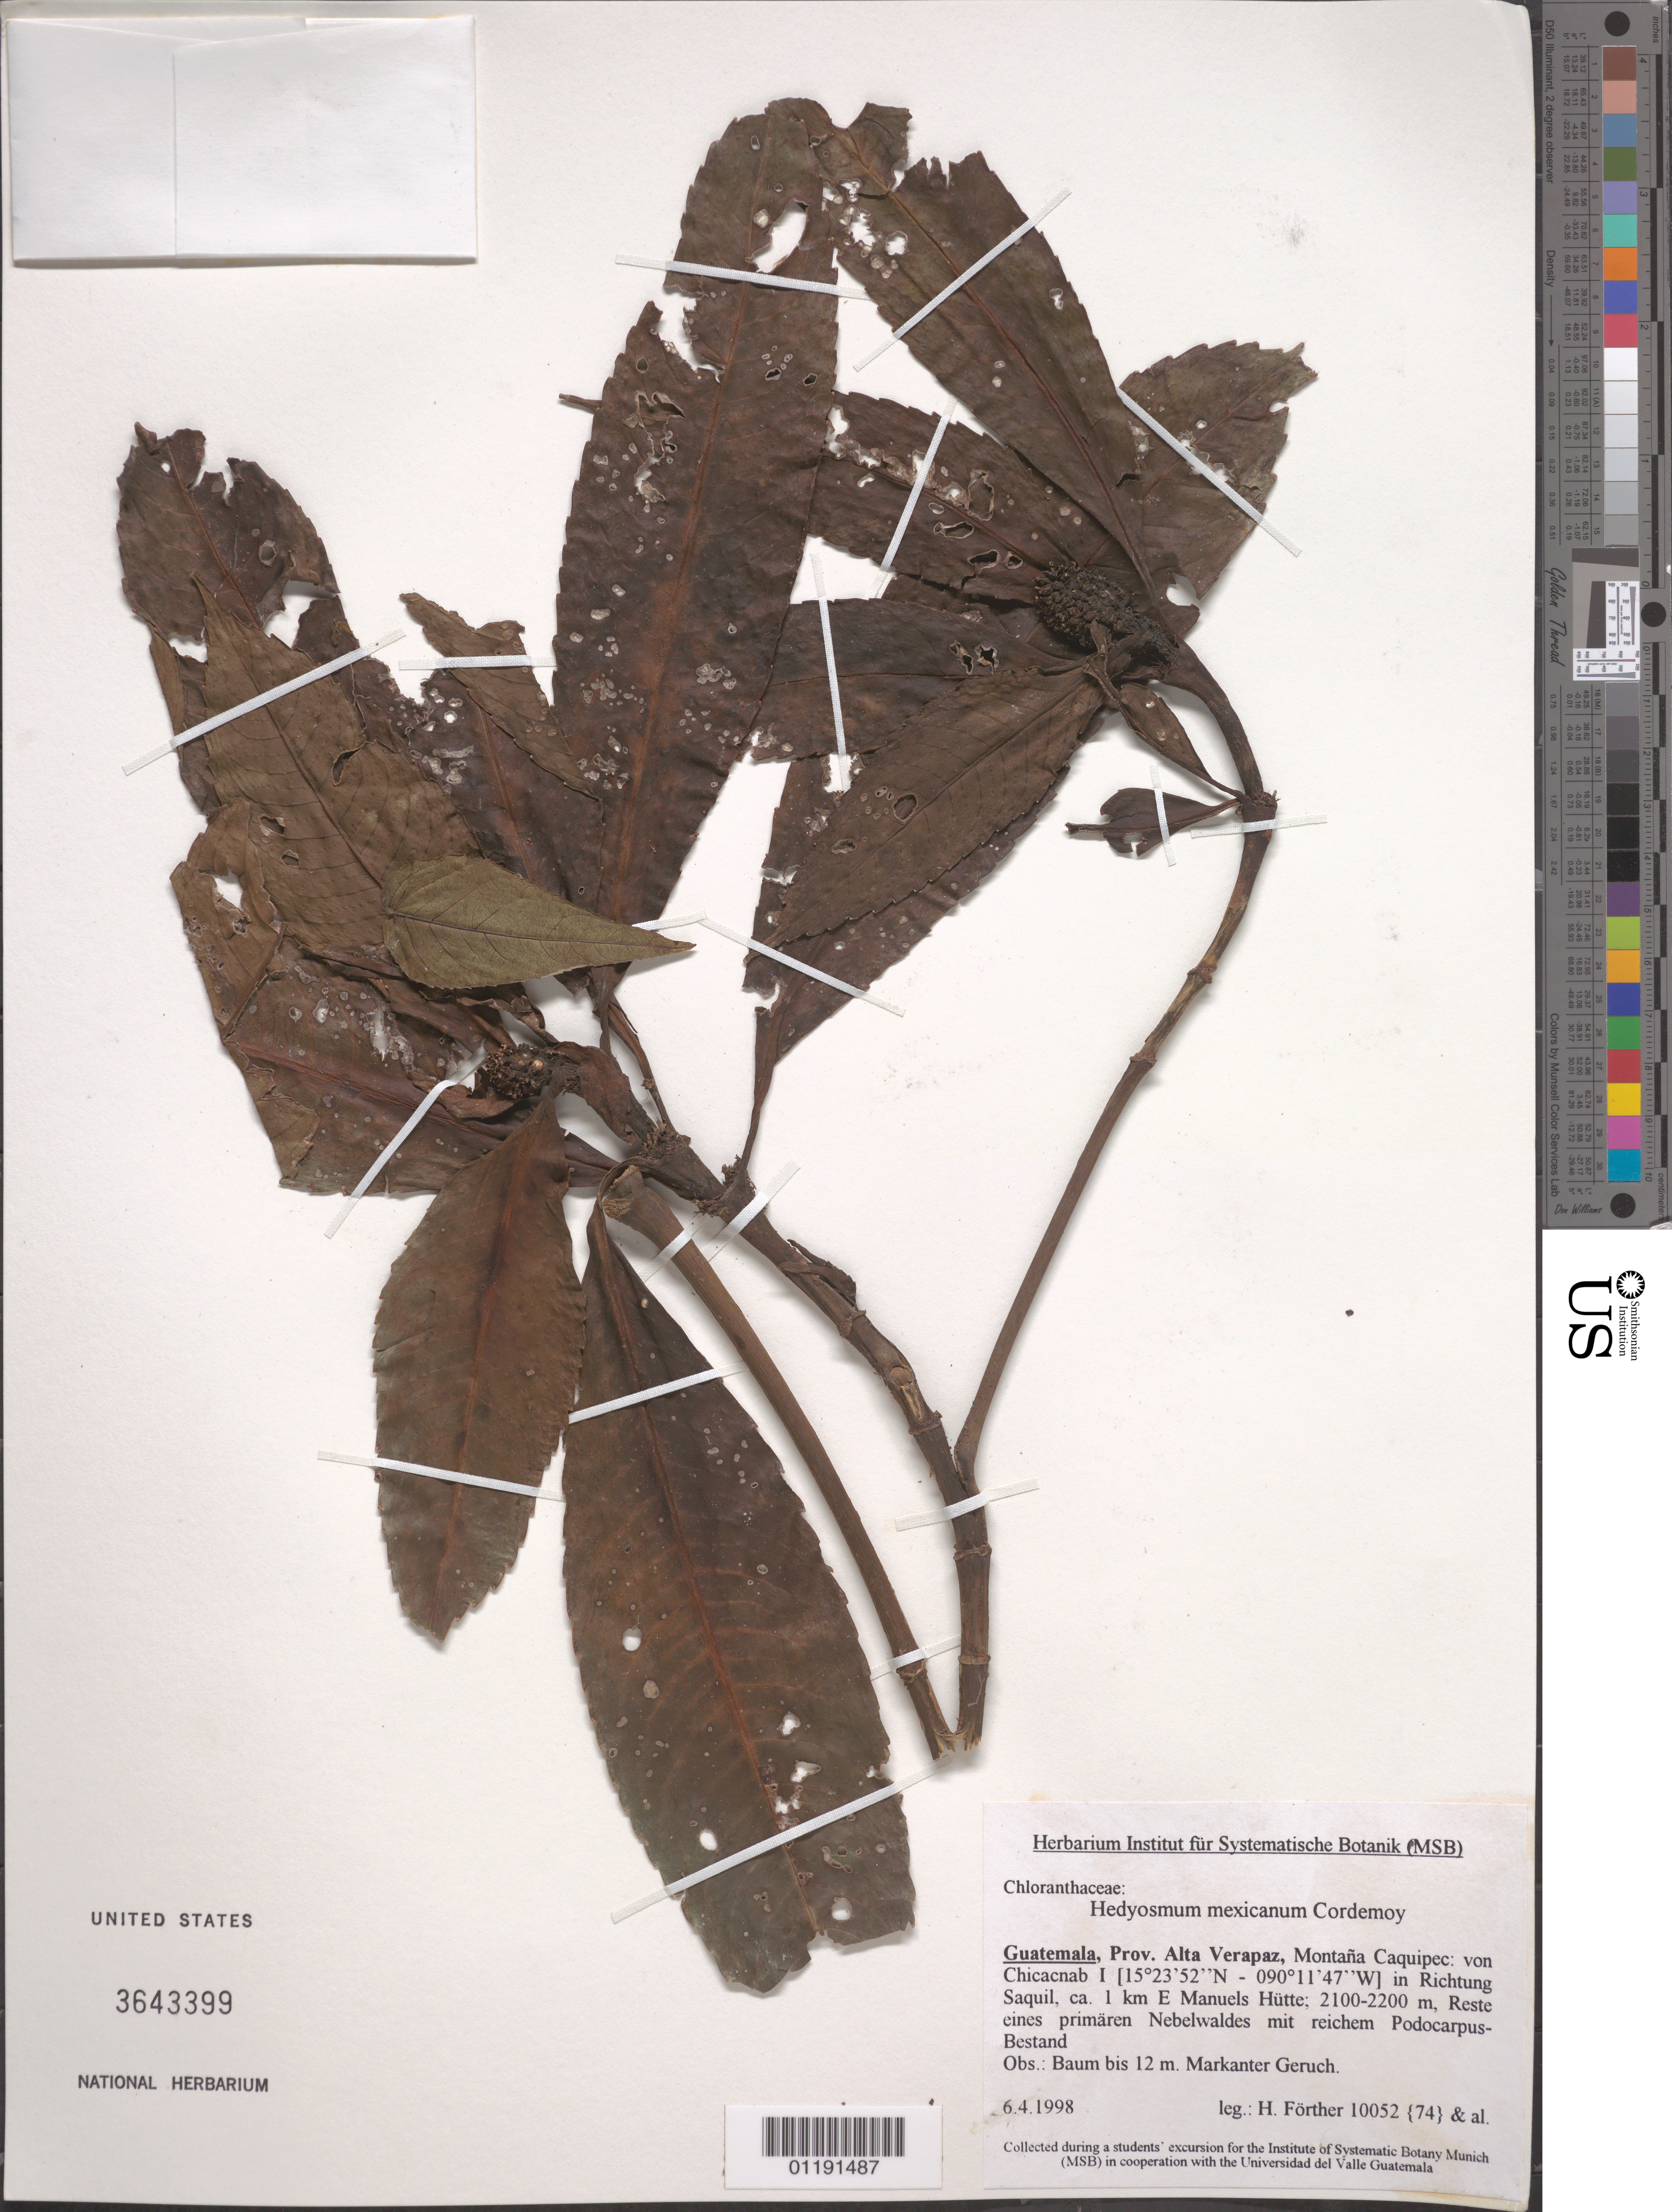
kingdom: Plantae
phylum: Tracheophyta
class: Magnoliopsida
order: Chloranthales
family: Chloranthaceae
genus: Hedyosmum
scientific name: Hedyosmum mexicanum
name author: C. Cordem.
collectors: H. Fôrther et al.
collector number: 10052 {74}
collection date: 1998-04-06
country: Guatemala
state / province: Alta Verapaz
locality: Montaña Caquipec: from Chicacnab I in Direction Saquil, about 1 km. E Manuels Hut.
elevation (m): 2100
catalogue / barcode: US 3643399